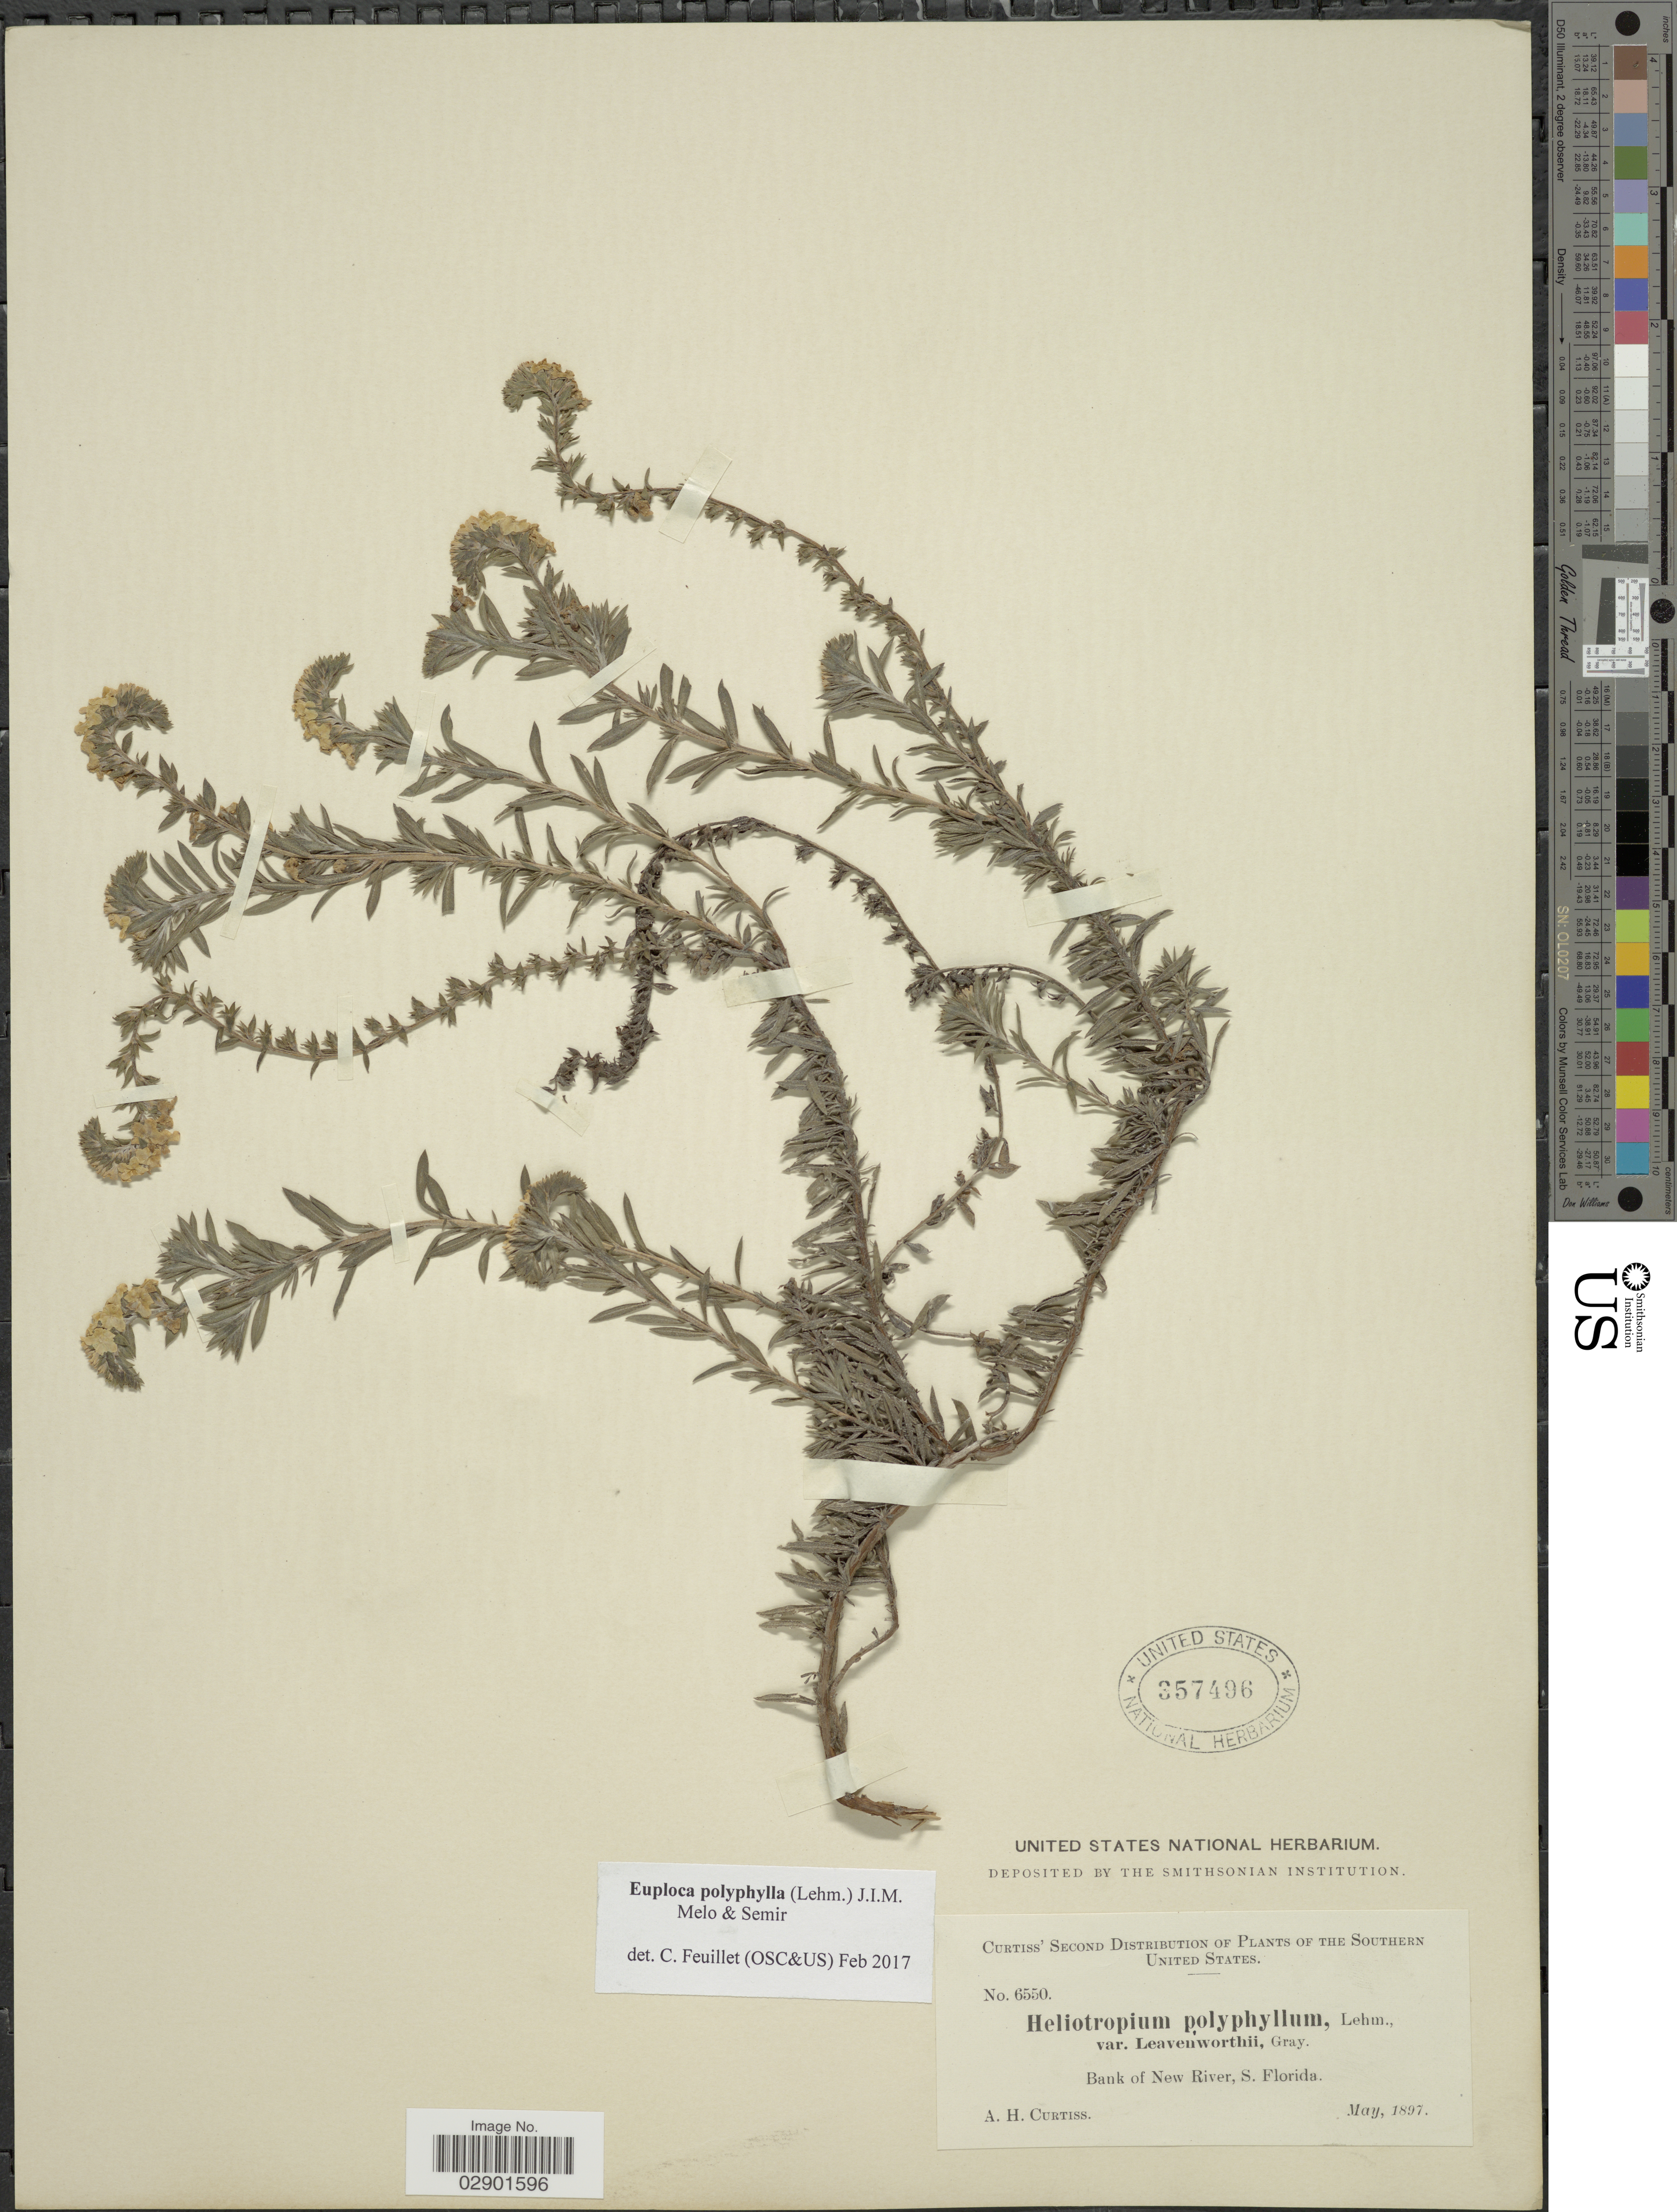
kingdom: Plantae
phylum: Tracheophyta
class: Magnoliopsida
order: Boraginales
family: Heliotropiaceae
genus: Euploca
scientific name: Euploca polyphylla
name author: (Lehm.) J.I.M. Melo & Semir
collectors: A. H. Curtiss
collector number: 6550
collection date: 1897-05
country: United States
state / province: Florida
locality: The Southern United States. Bank of New River, S. Florida.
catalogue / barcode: US 357496